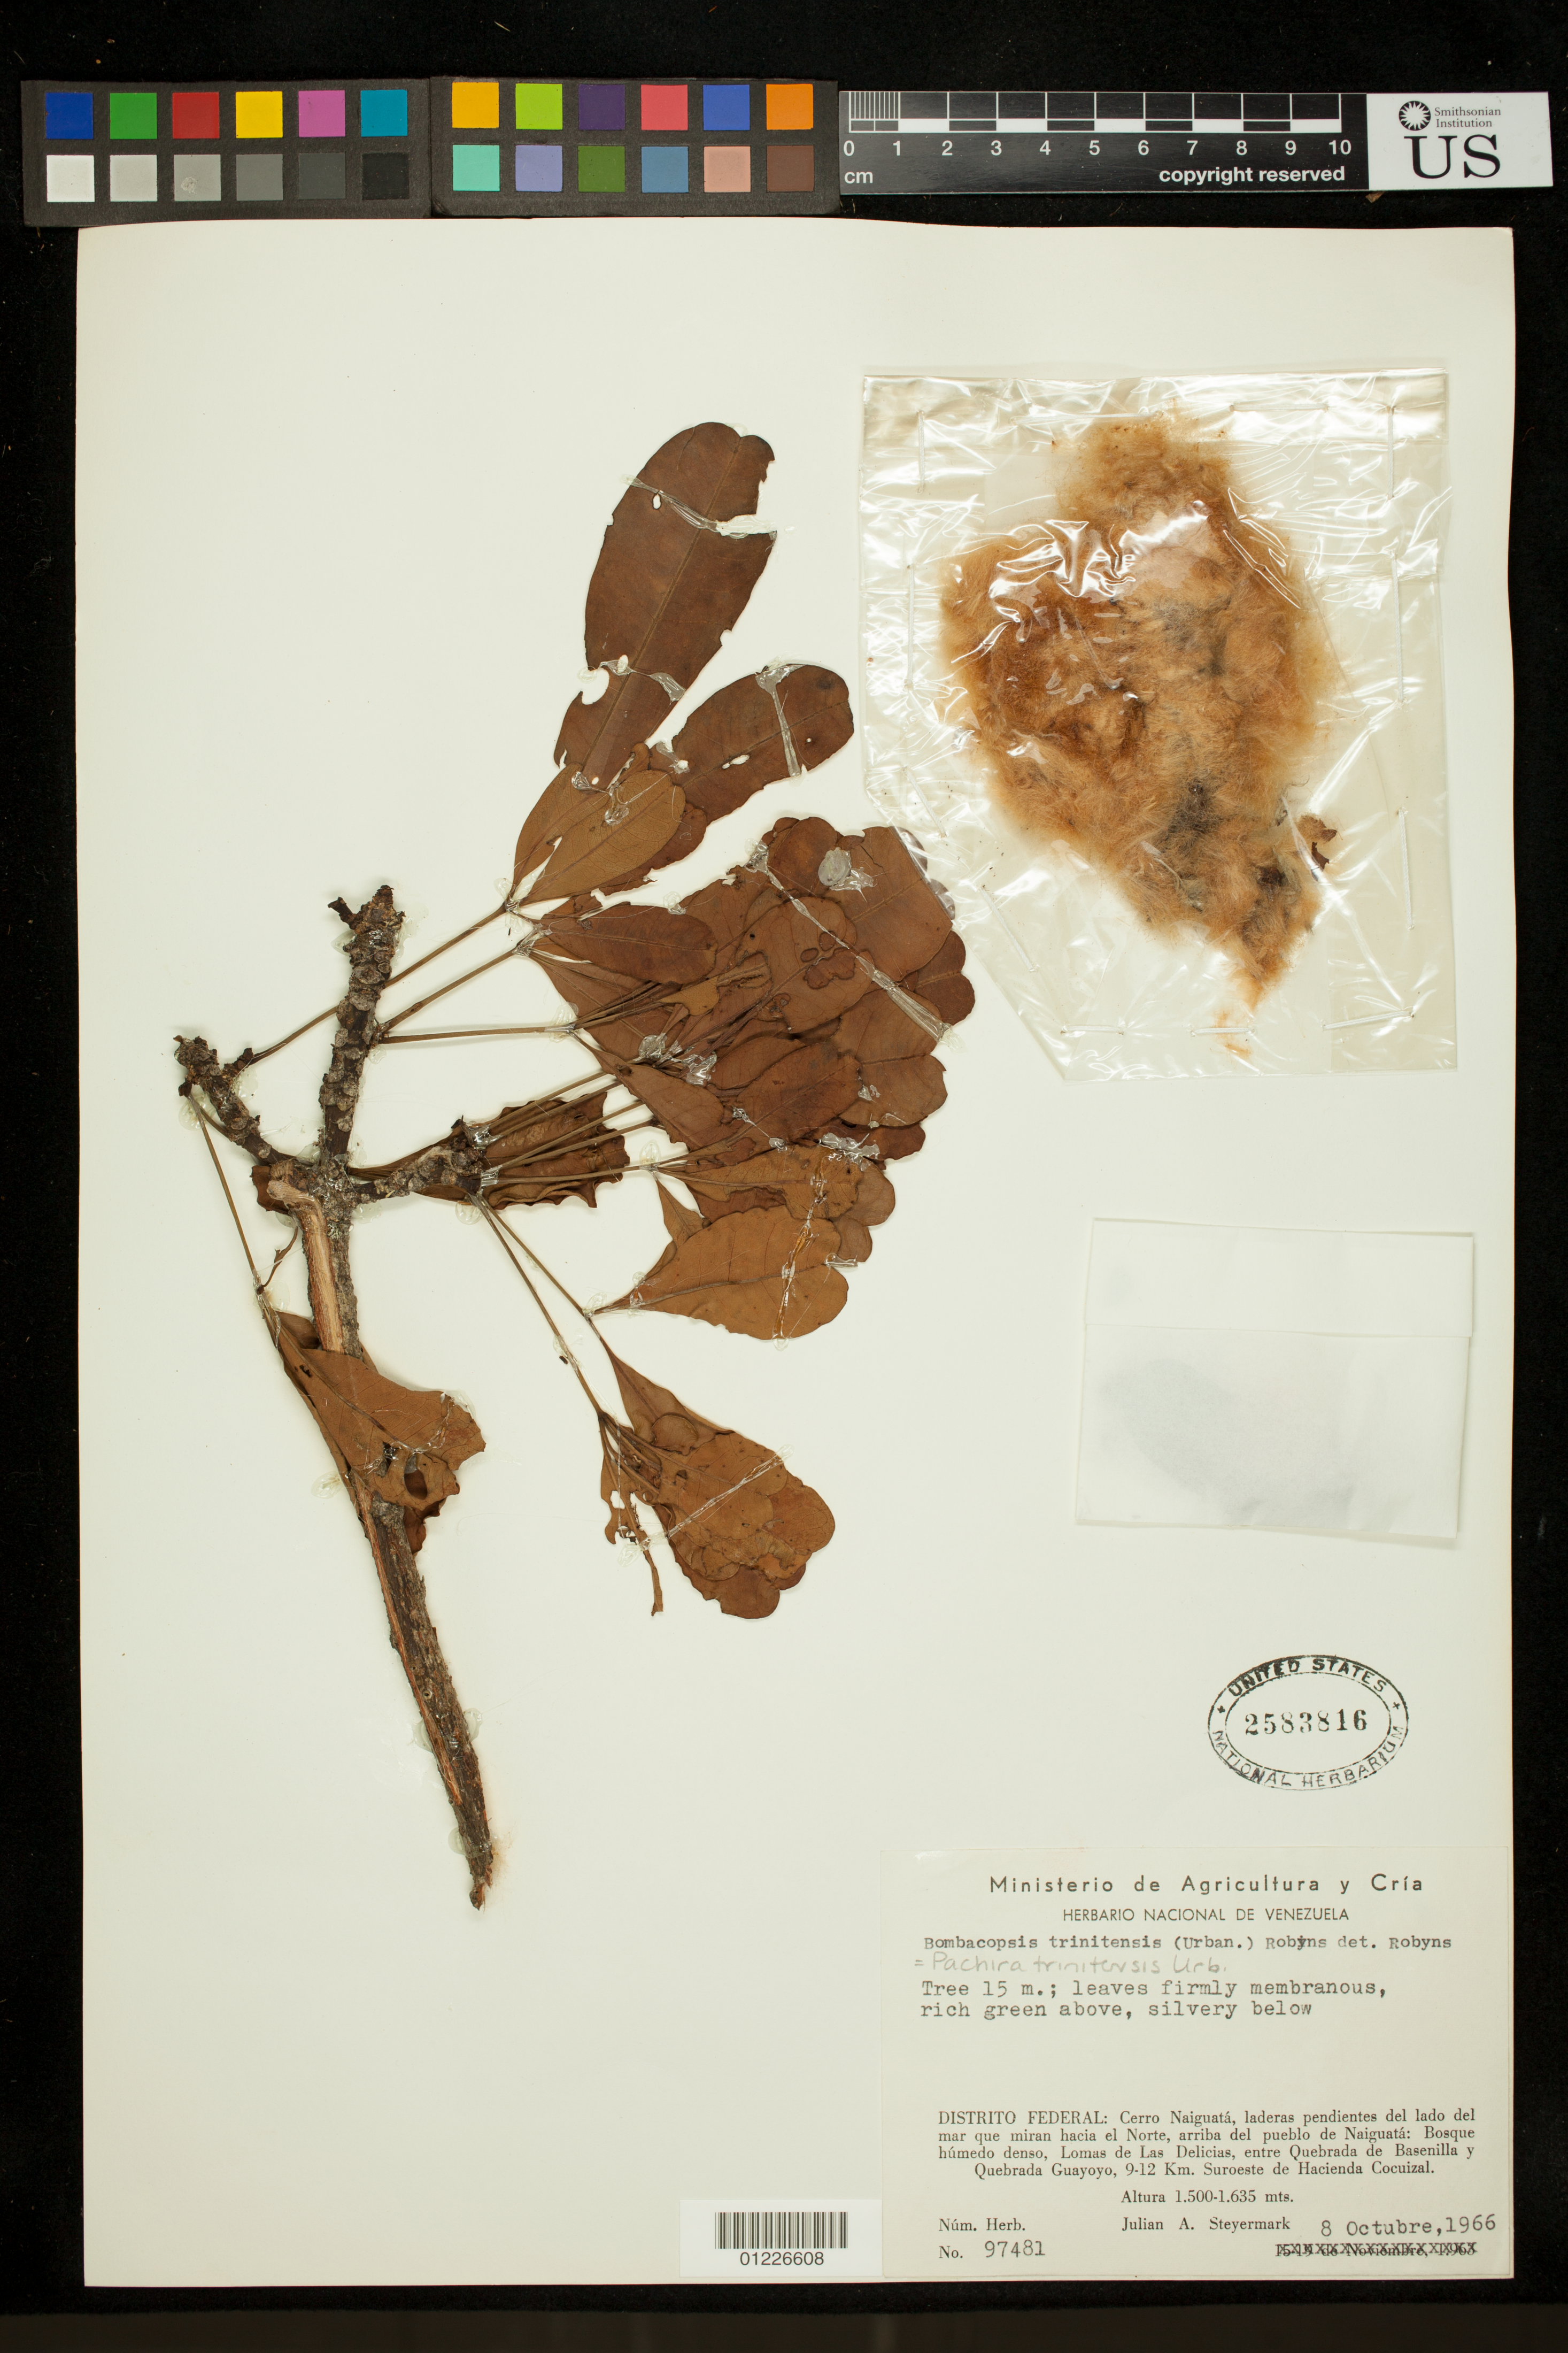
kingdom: Plantae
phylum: Tracheophyta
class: Magnoliopsida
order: Malvales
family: Malvaceae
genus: Pachira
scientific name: Pachira trinitensis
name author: Urb.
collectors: Steyermark, --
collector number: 97481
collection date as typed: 10/8/1966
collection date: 1966-10-08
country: Venezuela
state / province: Distrito Federal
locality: Distrito Federal: Cerro Naiguatá, laderas pendientes del lado del mar que miran hacia el Norte, arriba del pueblo de Naiguatá: Bosque húmedo denso, Lomas de Las Delicias, entre Quebrada de Basenilla y Quebrada Guayoyo, 9-12 Km. Suroeste de Hacienda Cocuizal.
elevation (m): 1500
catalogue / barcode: US 2583816